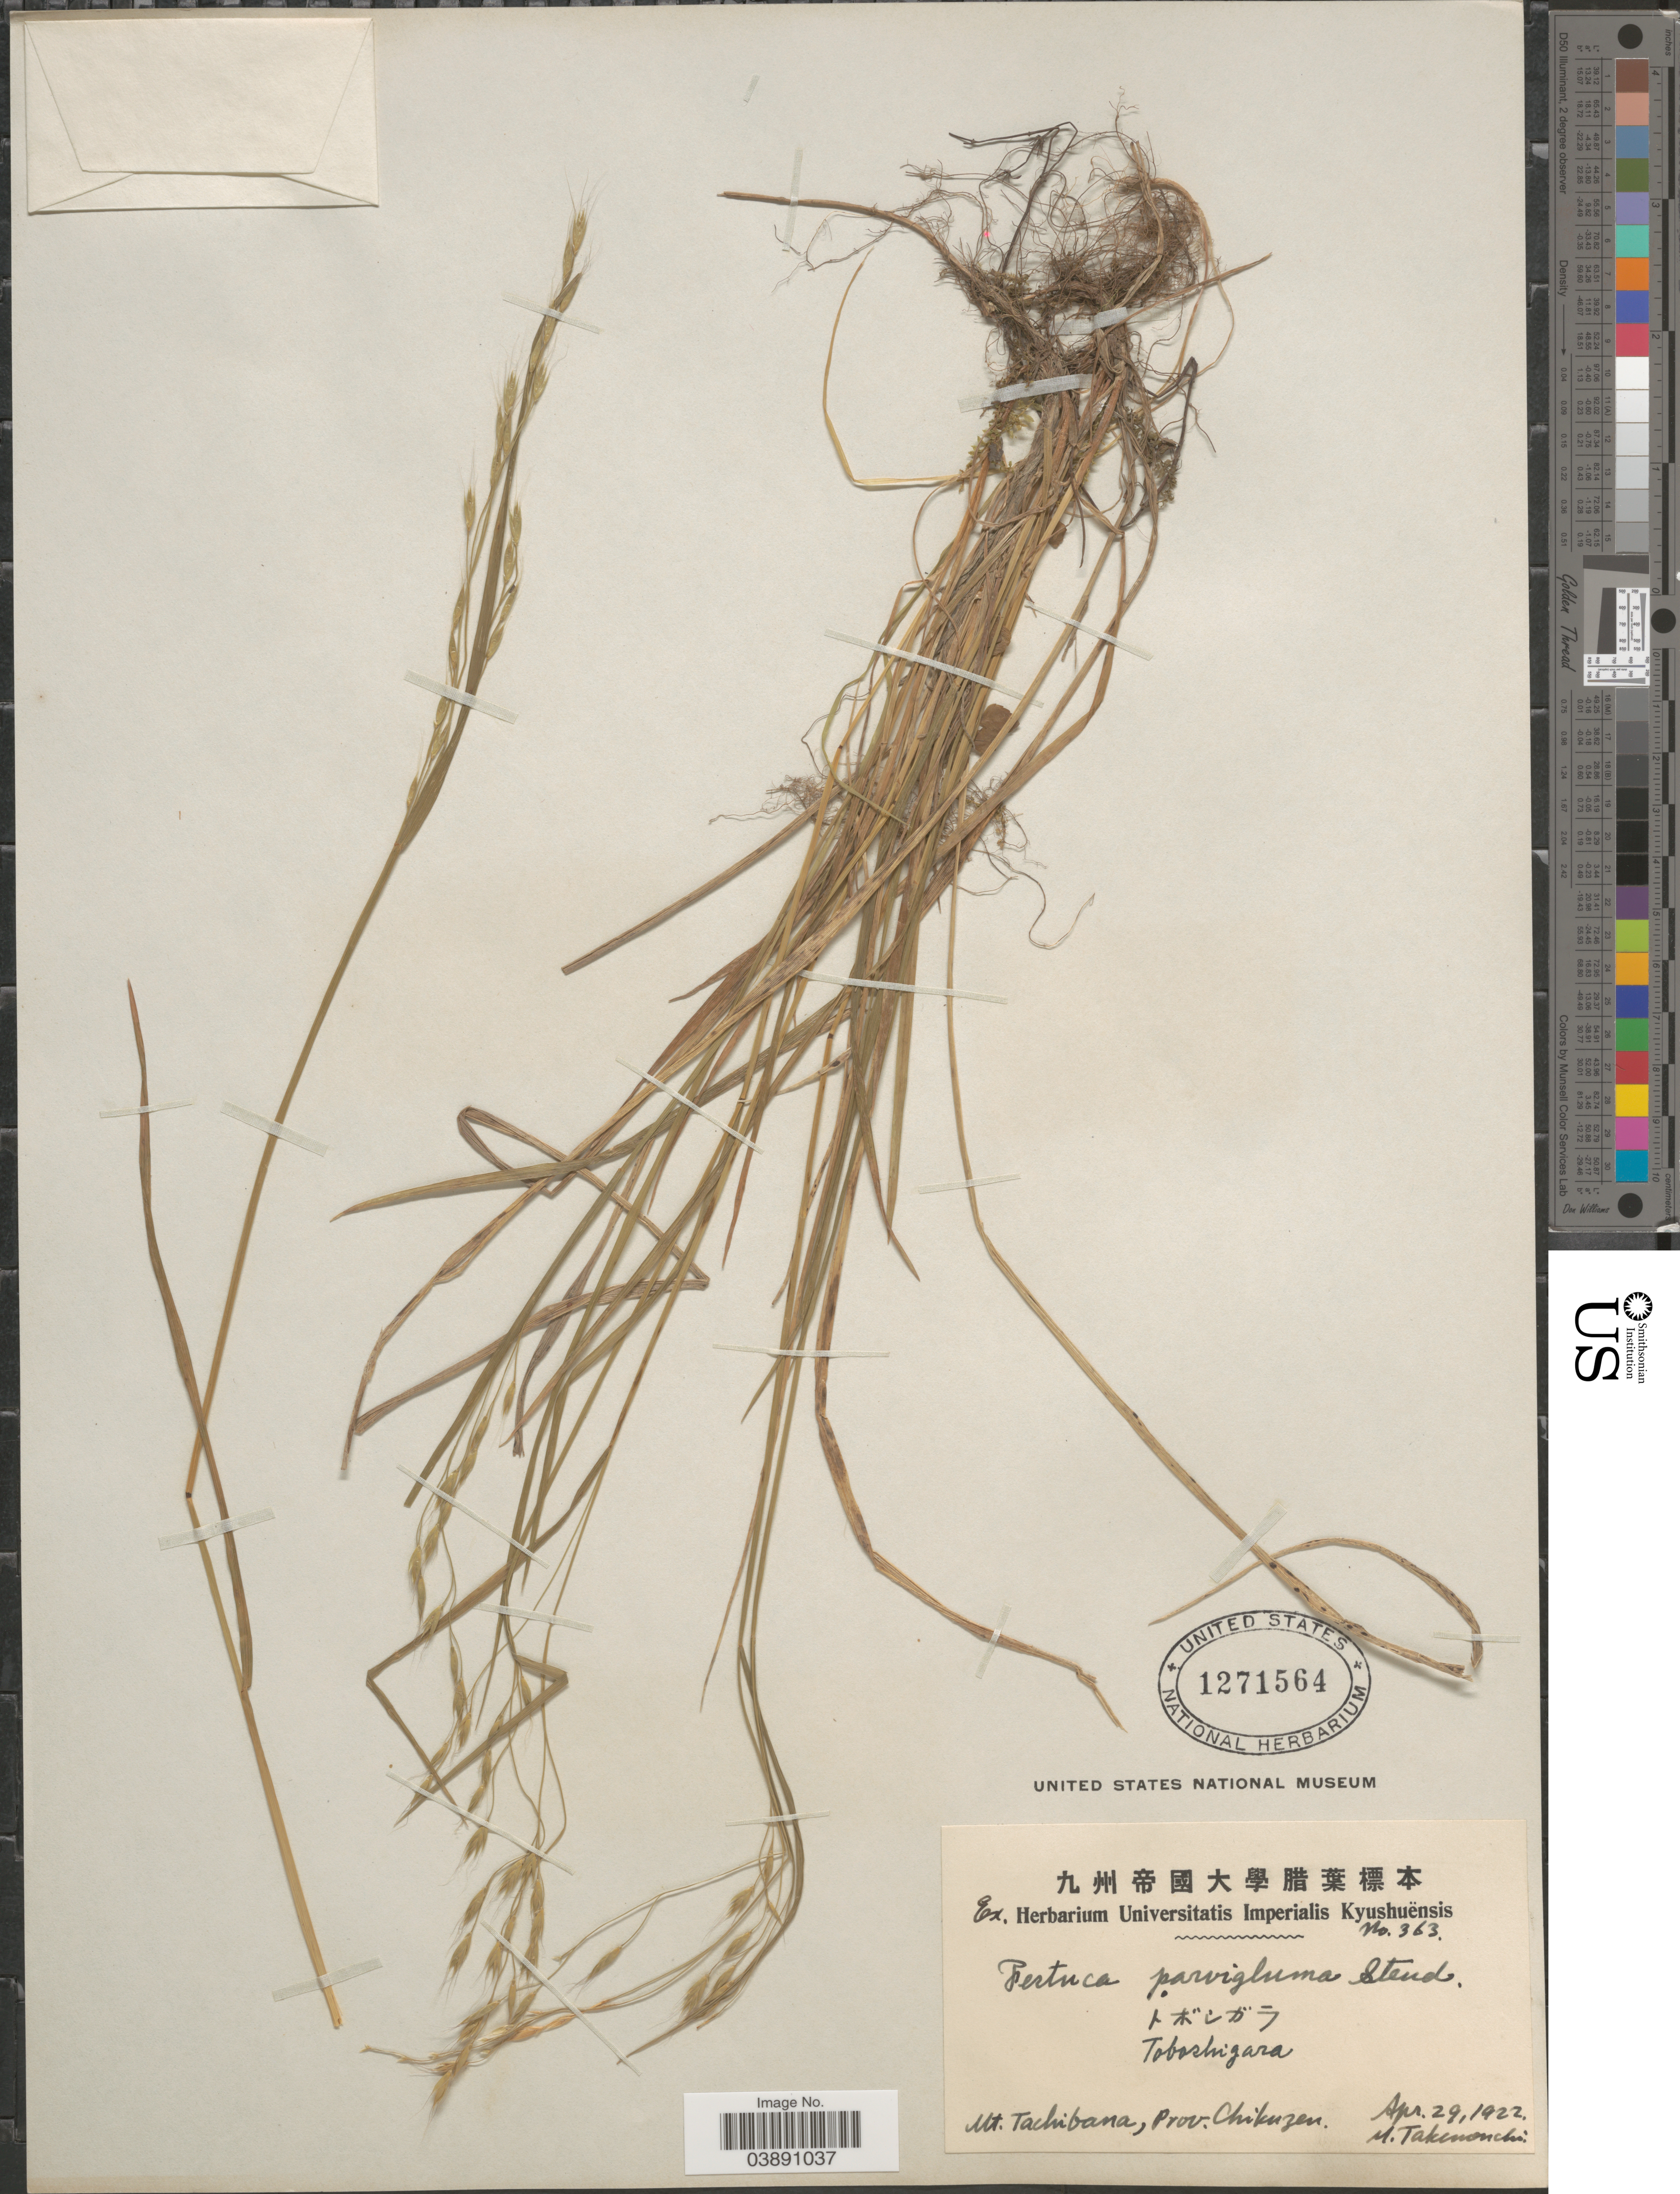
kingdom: Plantae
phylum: Tracheophyta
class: Liliopsida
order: Poales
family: Poaceae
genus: Festuca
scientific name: Festuca parvigluma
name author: Steud.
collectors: M. Takenouchi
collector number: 363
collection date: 1922-04-29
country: Japan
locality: Mt. Tachibana, Prov. Chikuzen.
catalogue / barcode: US 1271564